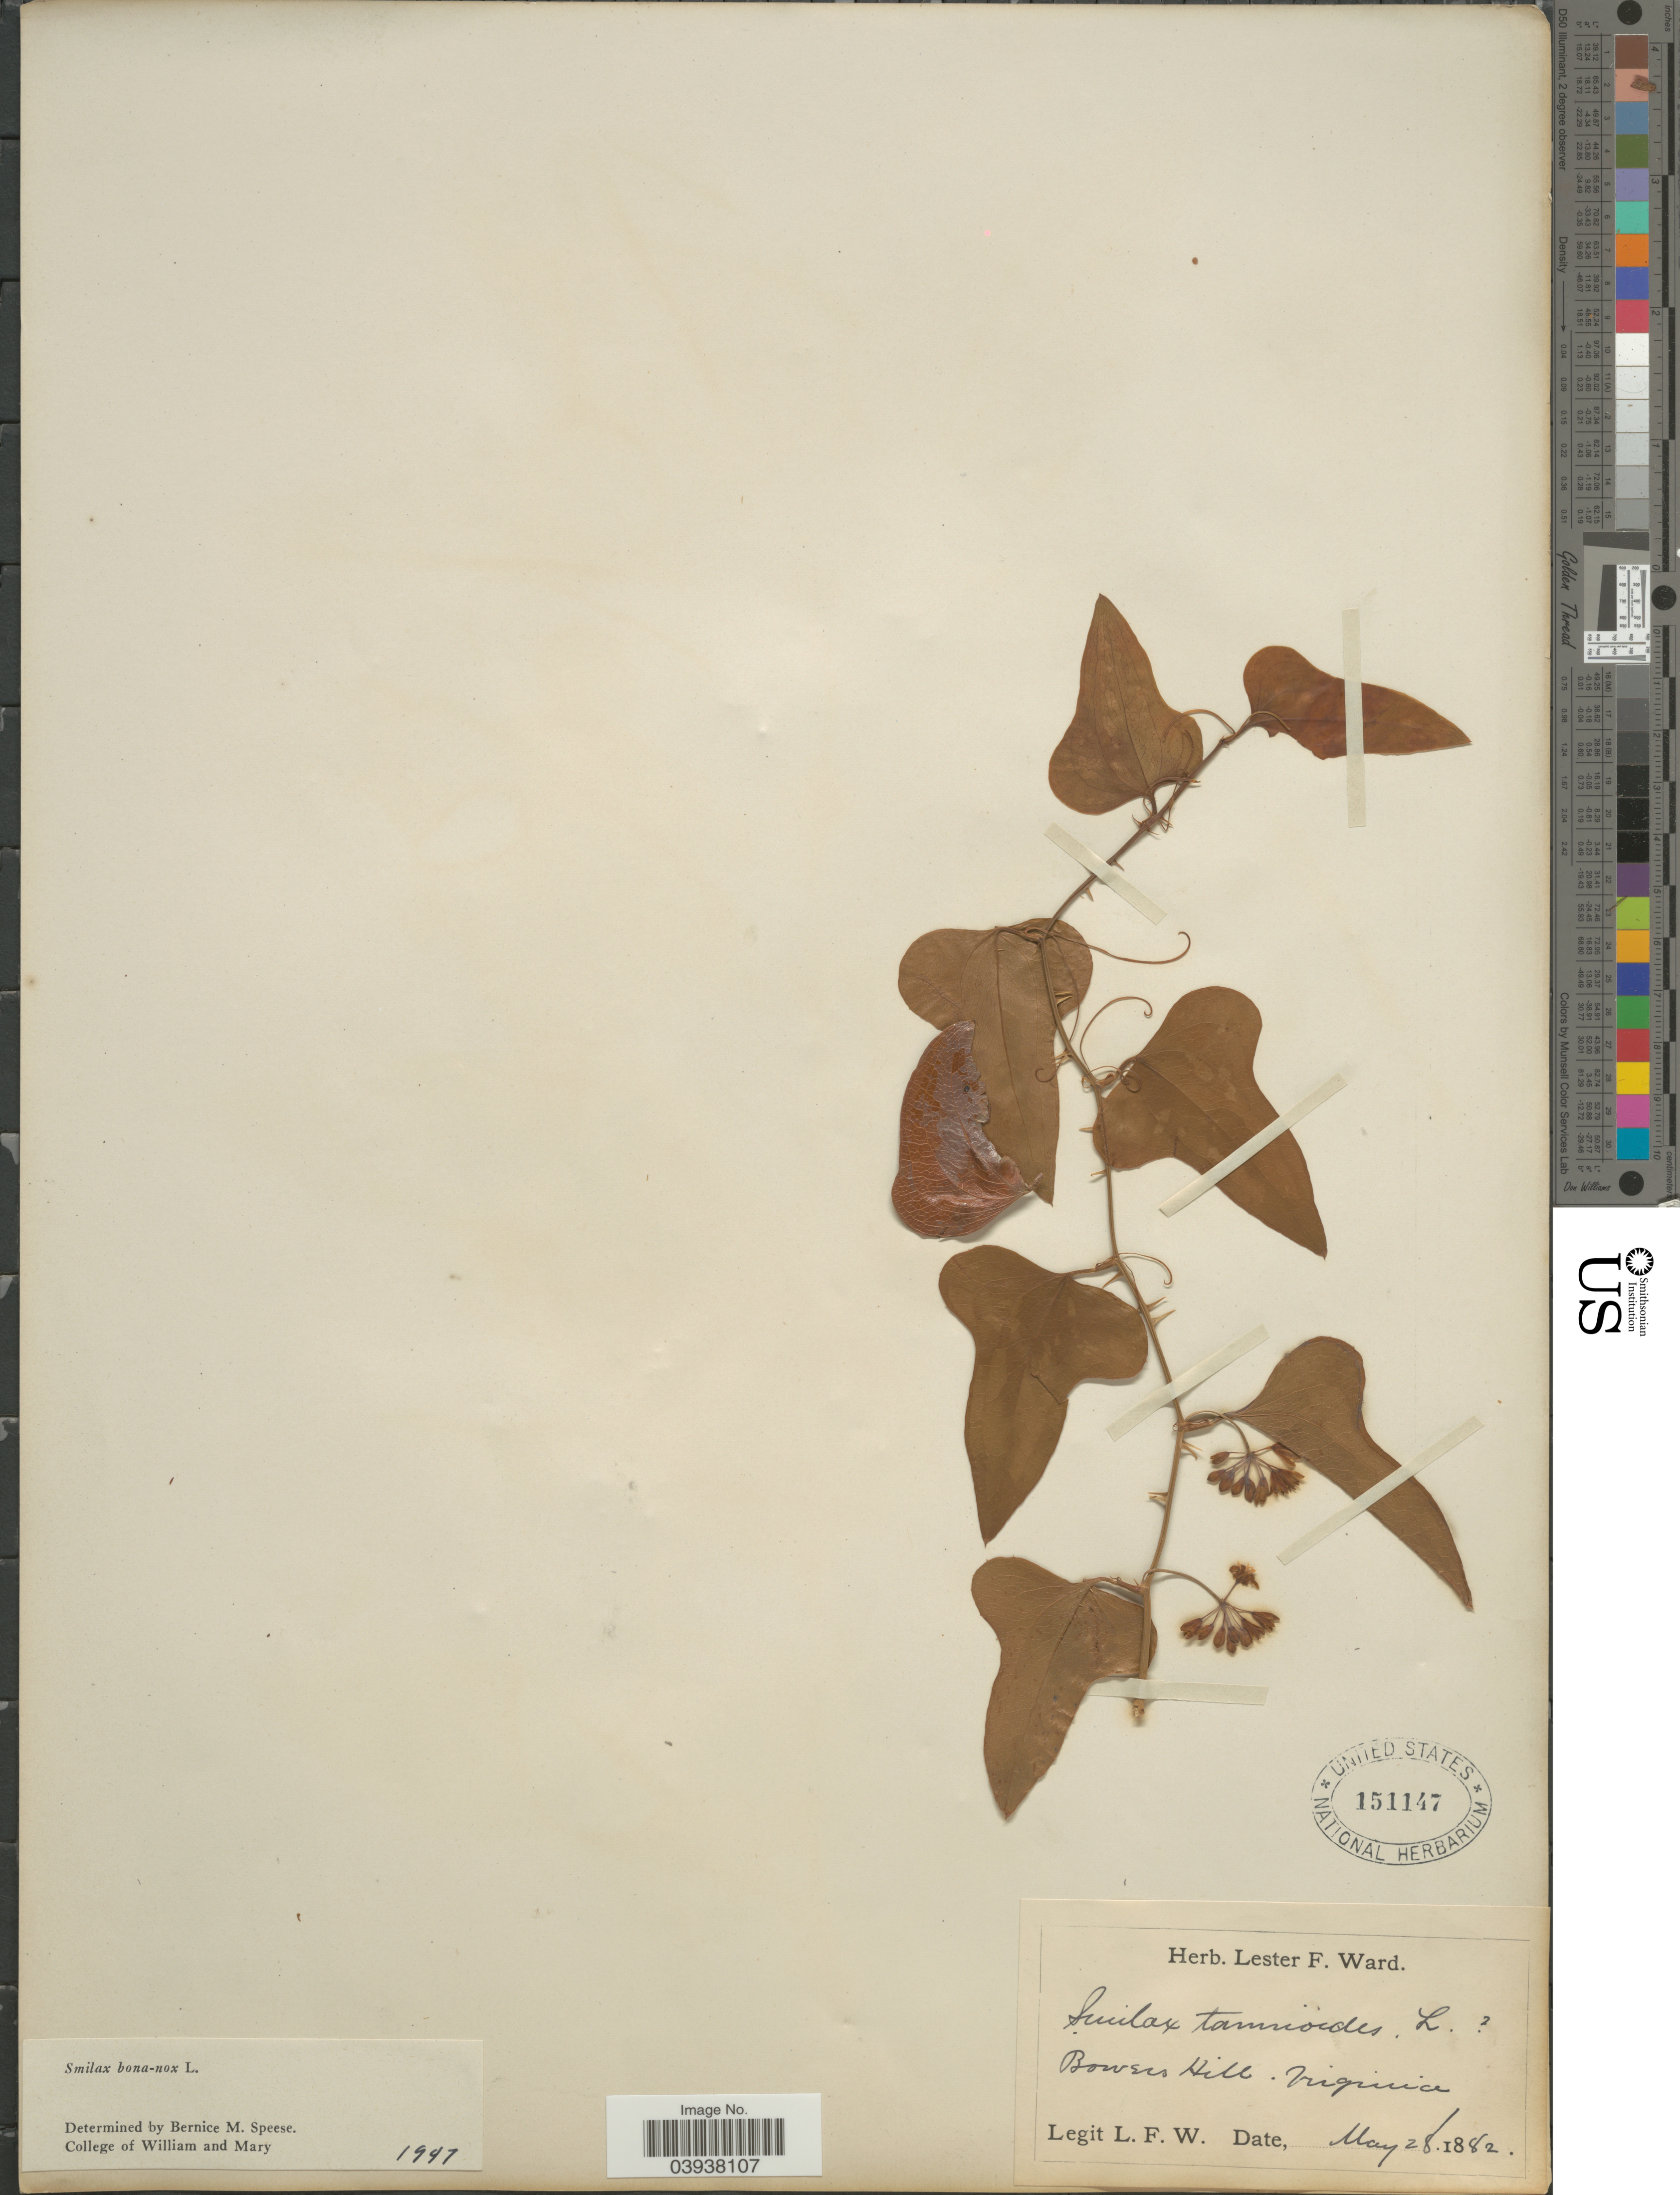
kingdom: Plantae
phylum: Tracheophyta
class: Liliopsida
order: Liliales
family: Smilacaceae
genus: Smilax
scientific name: Smilax bona-nox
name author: L.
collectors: L. F. Ward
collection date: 1882-05-28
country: United States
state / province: Virginia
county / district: City of Chesapeake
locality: Bowers Hill.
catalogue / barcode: US 151147